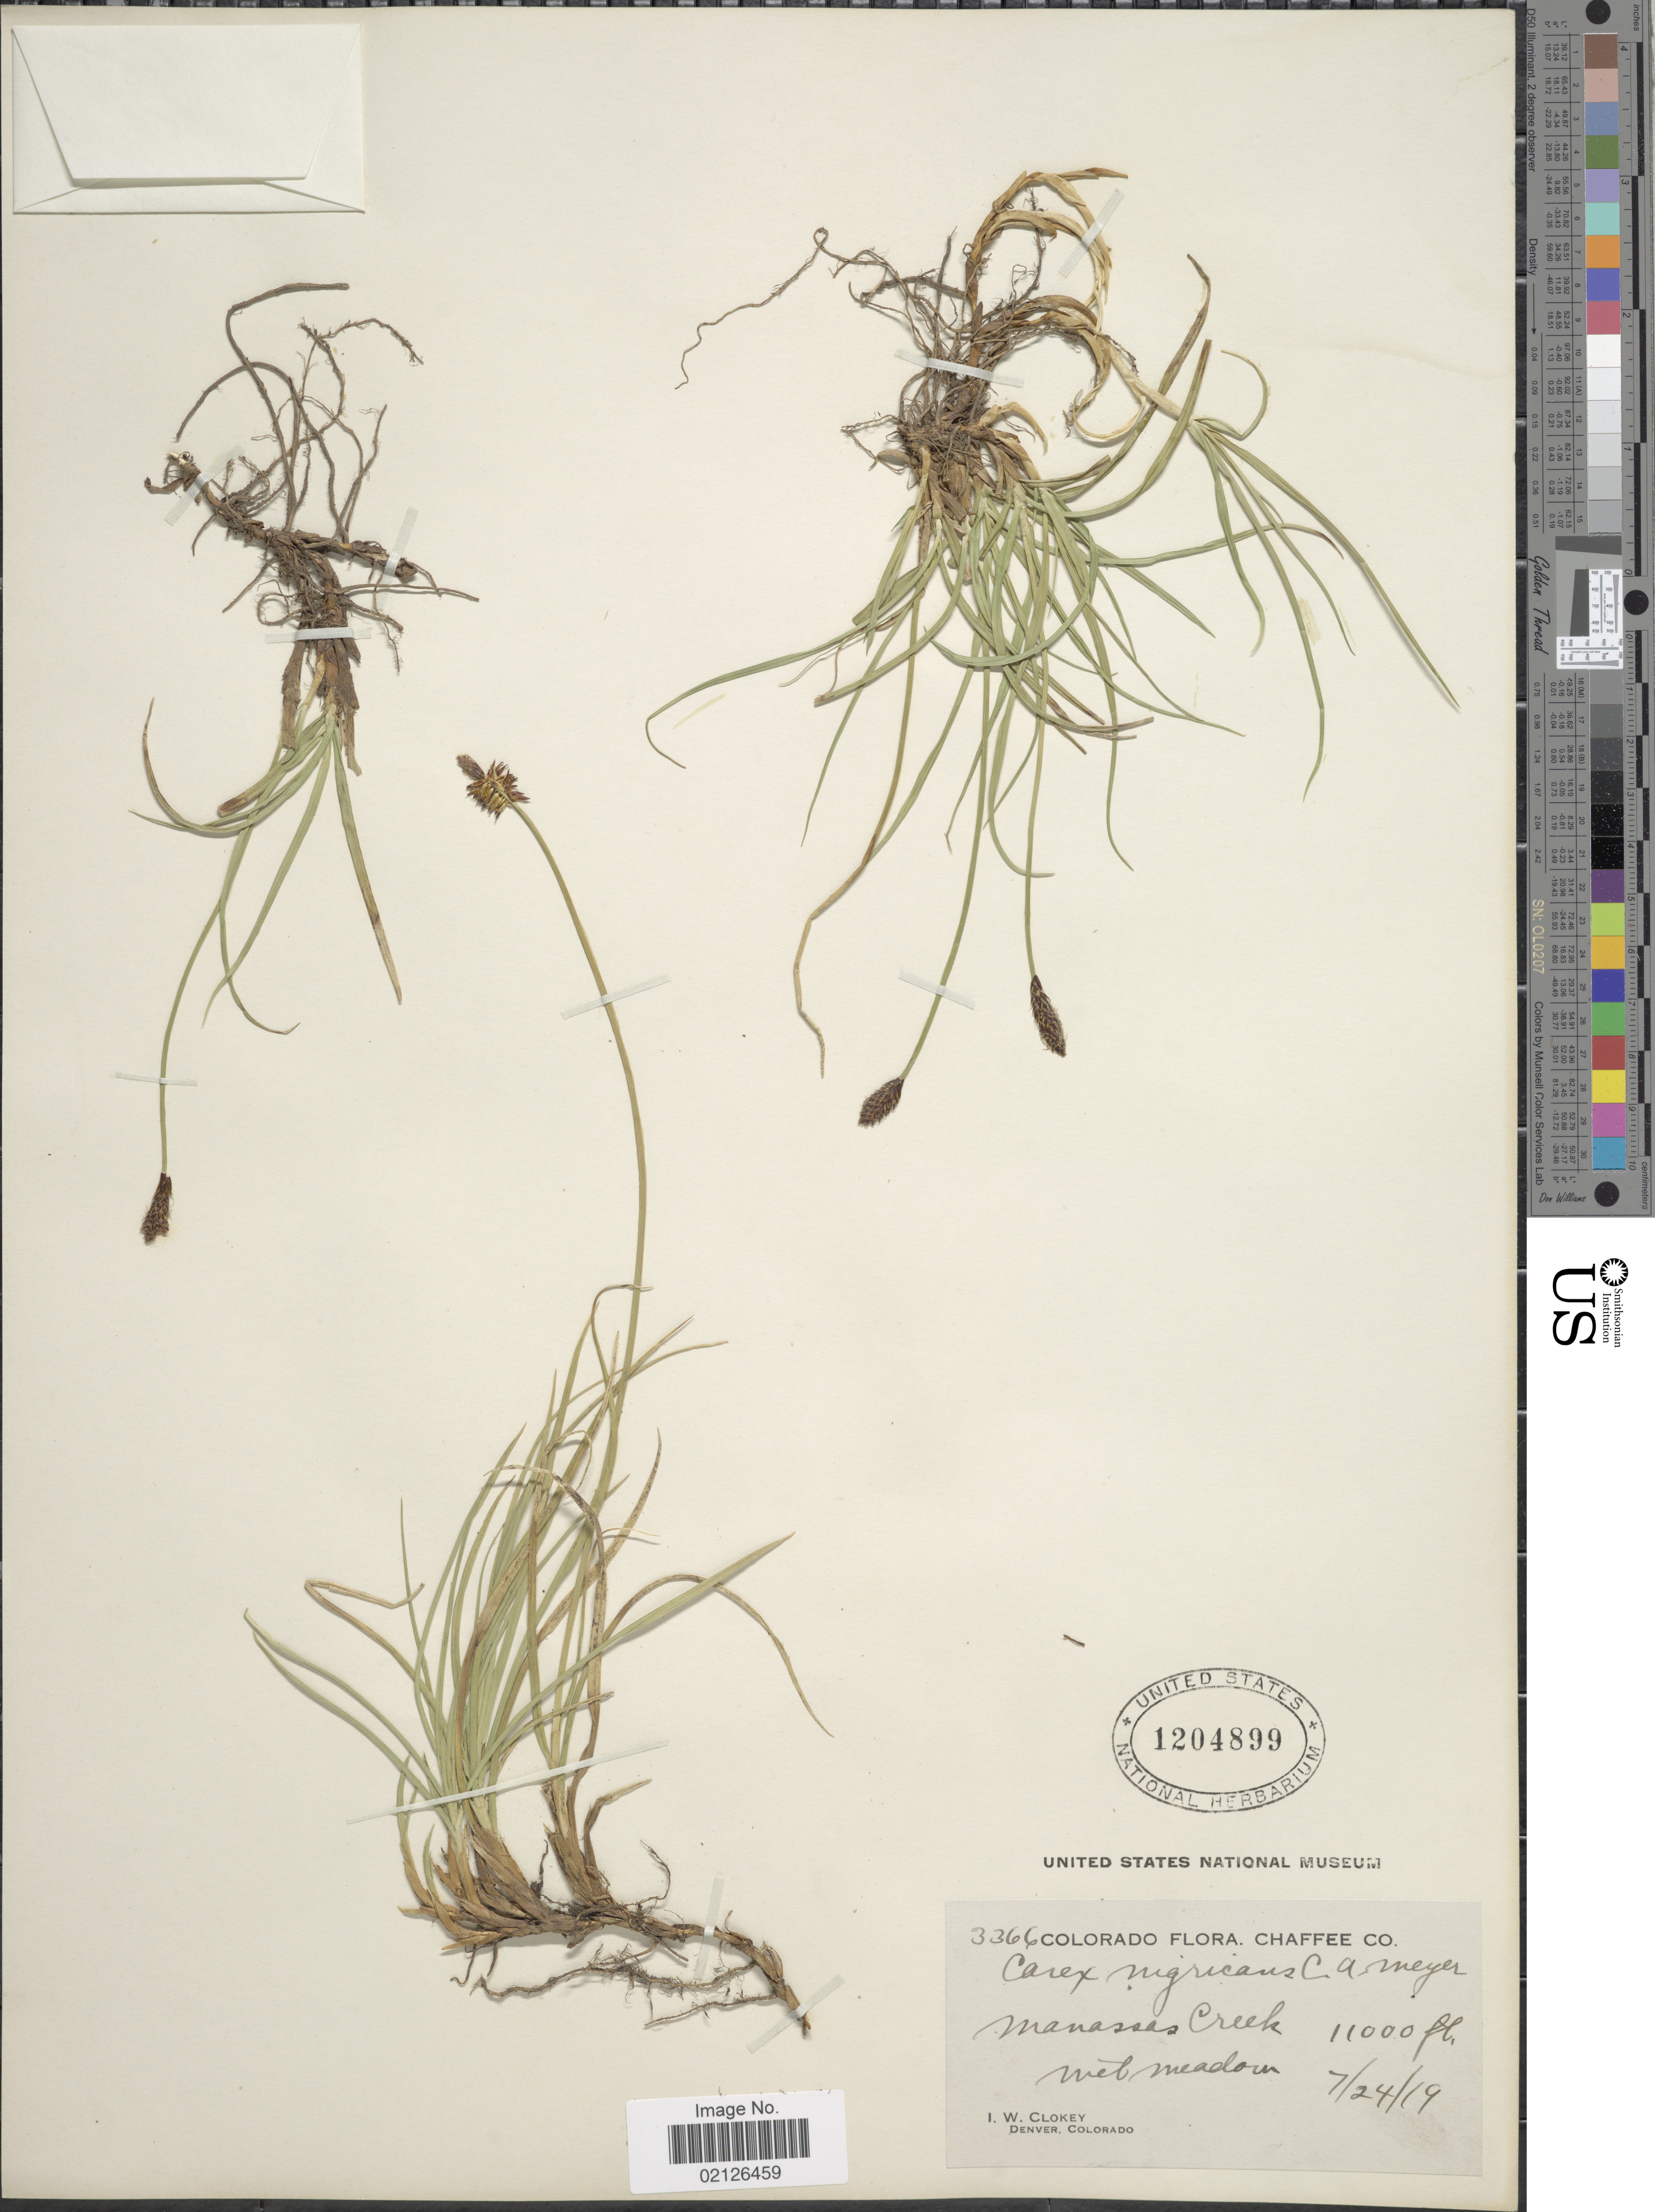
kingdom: Plantae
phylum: Tracheophyta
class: Liliopsida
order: Poales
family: Cyperaceae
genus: Carex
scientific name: Carex nigricans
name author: C.A. Mey.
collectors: I. W. Clokey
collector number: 3366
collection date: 1919-07-24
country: United States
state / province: Colorado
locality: Chaffee Co., Manassas Creek,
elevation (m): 3353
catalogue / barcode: US 1204899